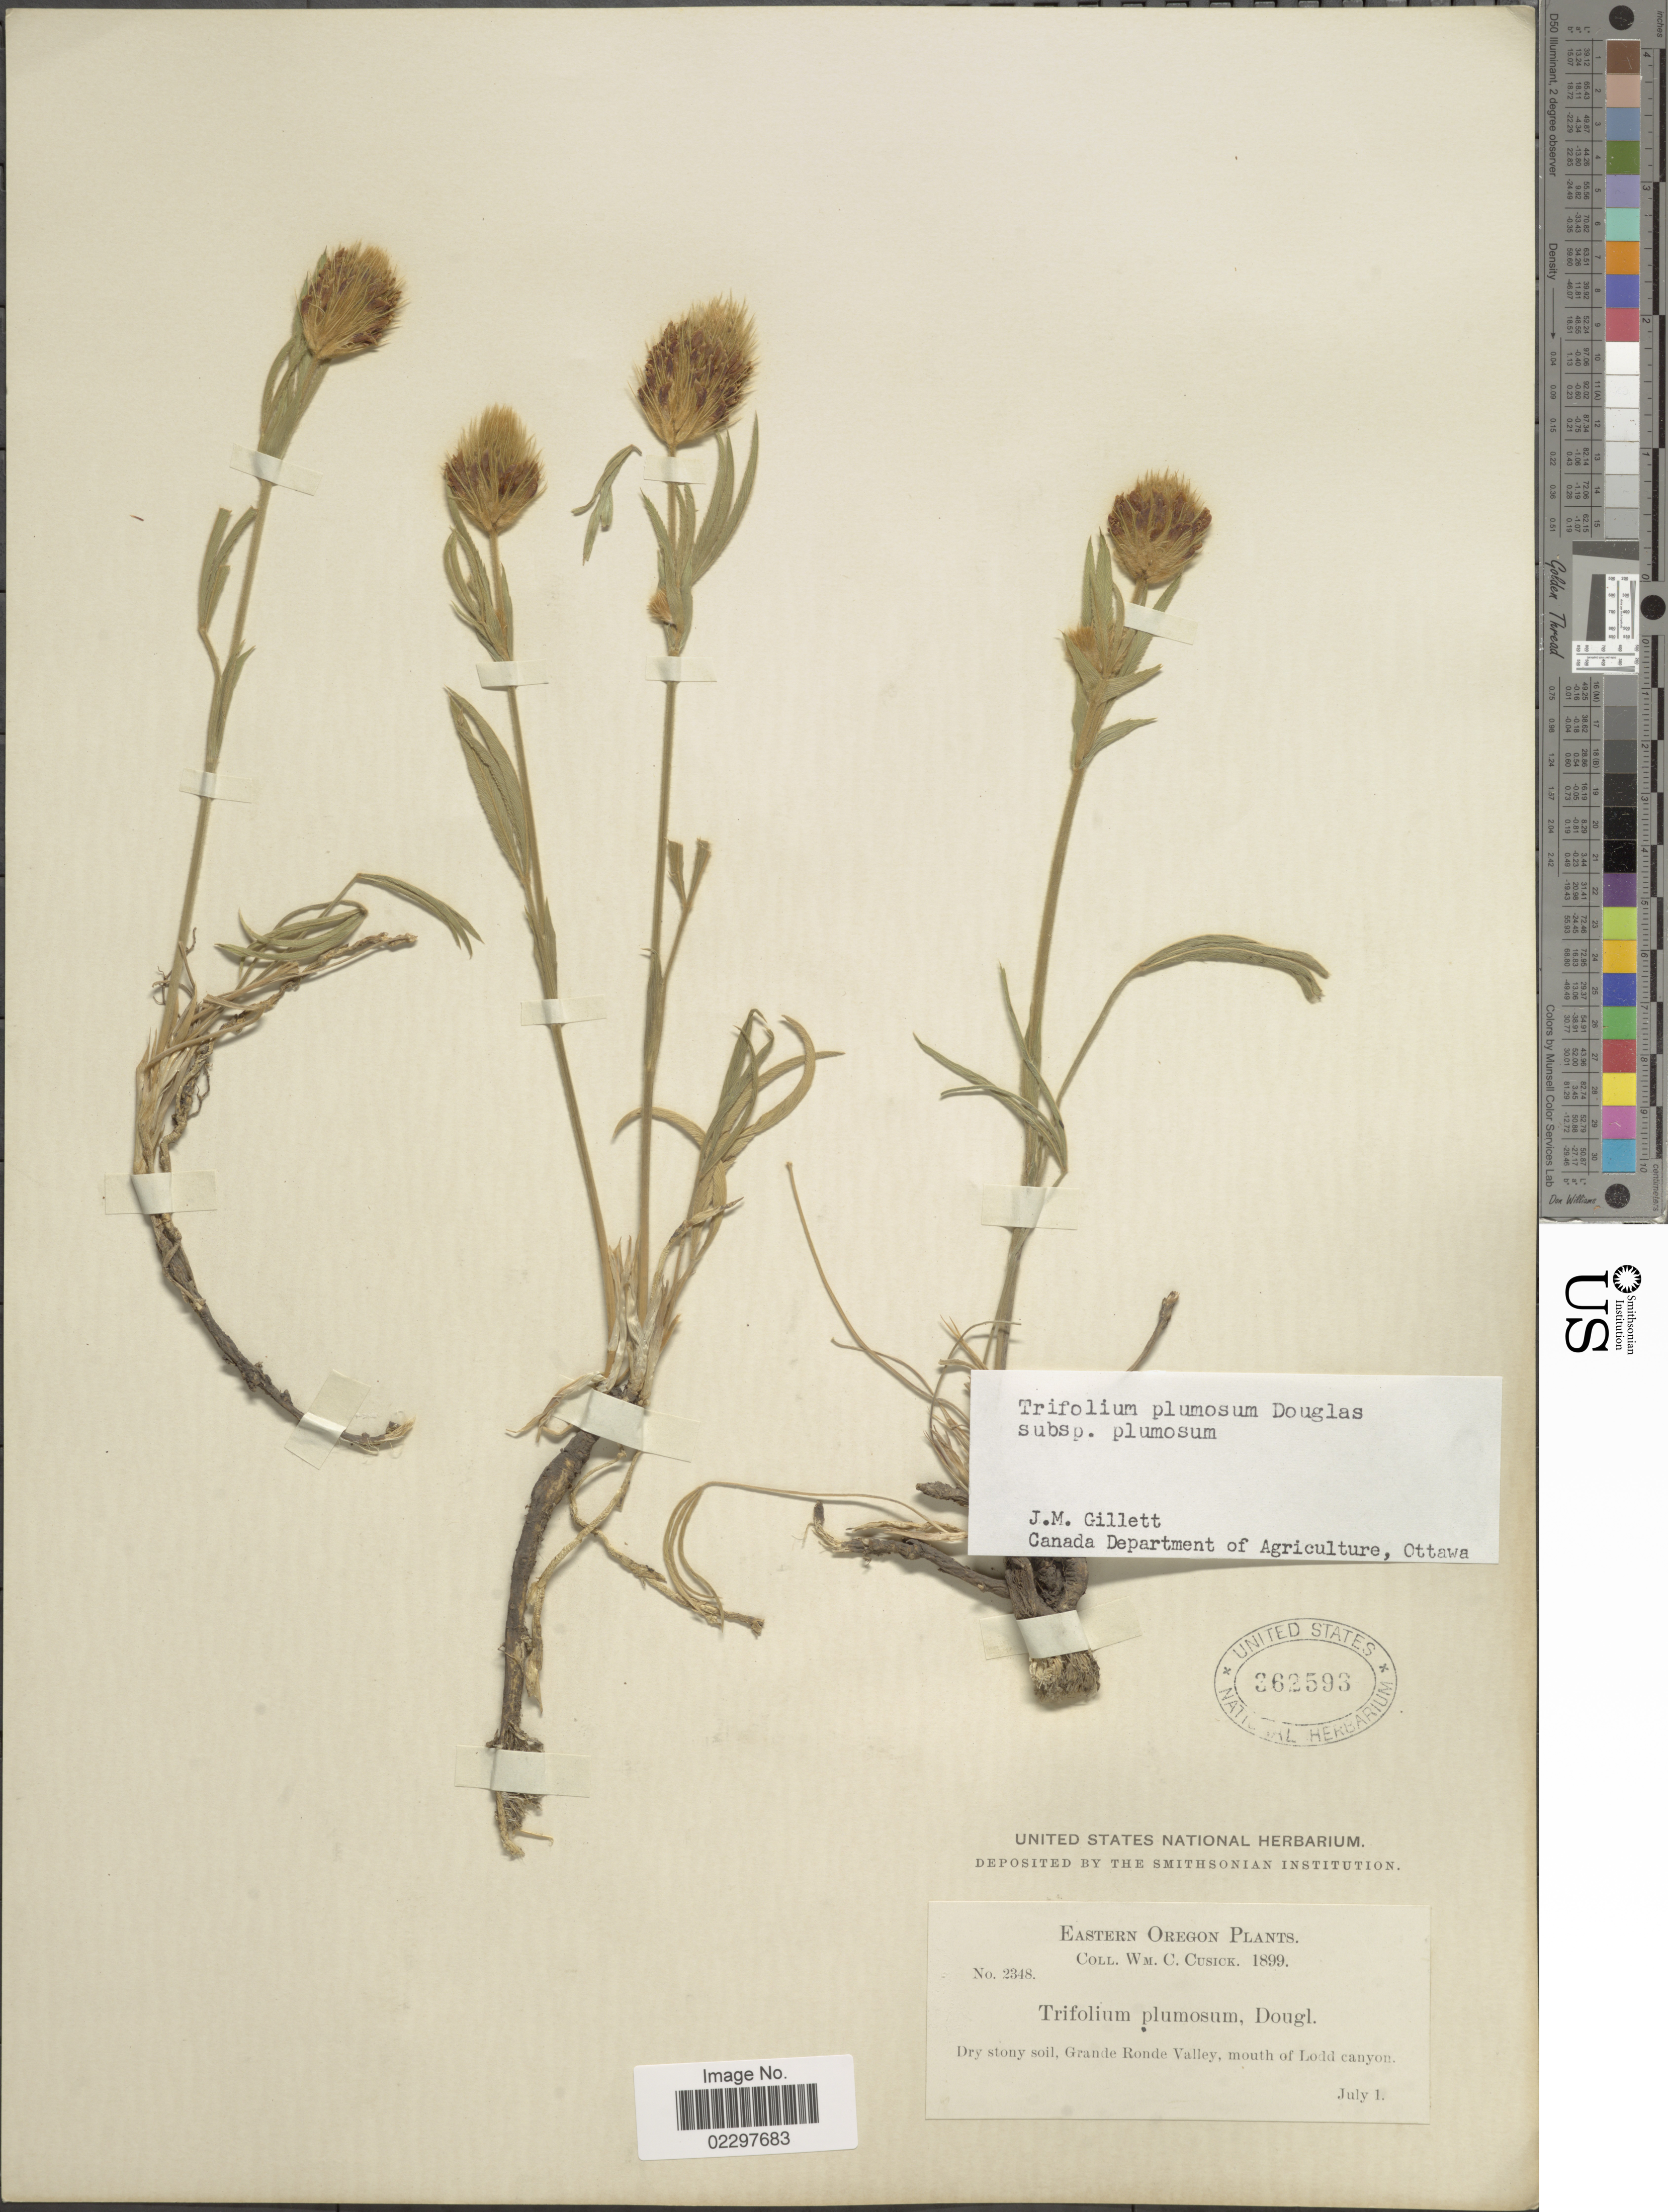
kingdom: Plantae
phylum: Tracheophyta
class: Magnoliopsida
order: Fabales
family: Fabaceae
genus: Trifolium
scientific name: Trifolium plumosum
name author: Hook.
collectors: W. C. Cusick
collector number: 2348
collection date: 1899-07-01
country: United States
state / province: Oregon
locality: Eastern Oregon, Dry stony soil, Grande Ronde Valley, mouth of Lodd canyon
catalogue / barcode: US 362593